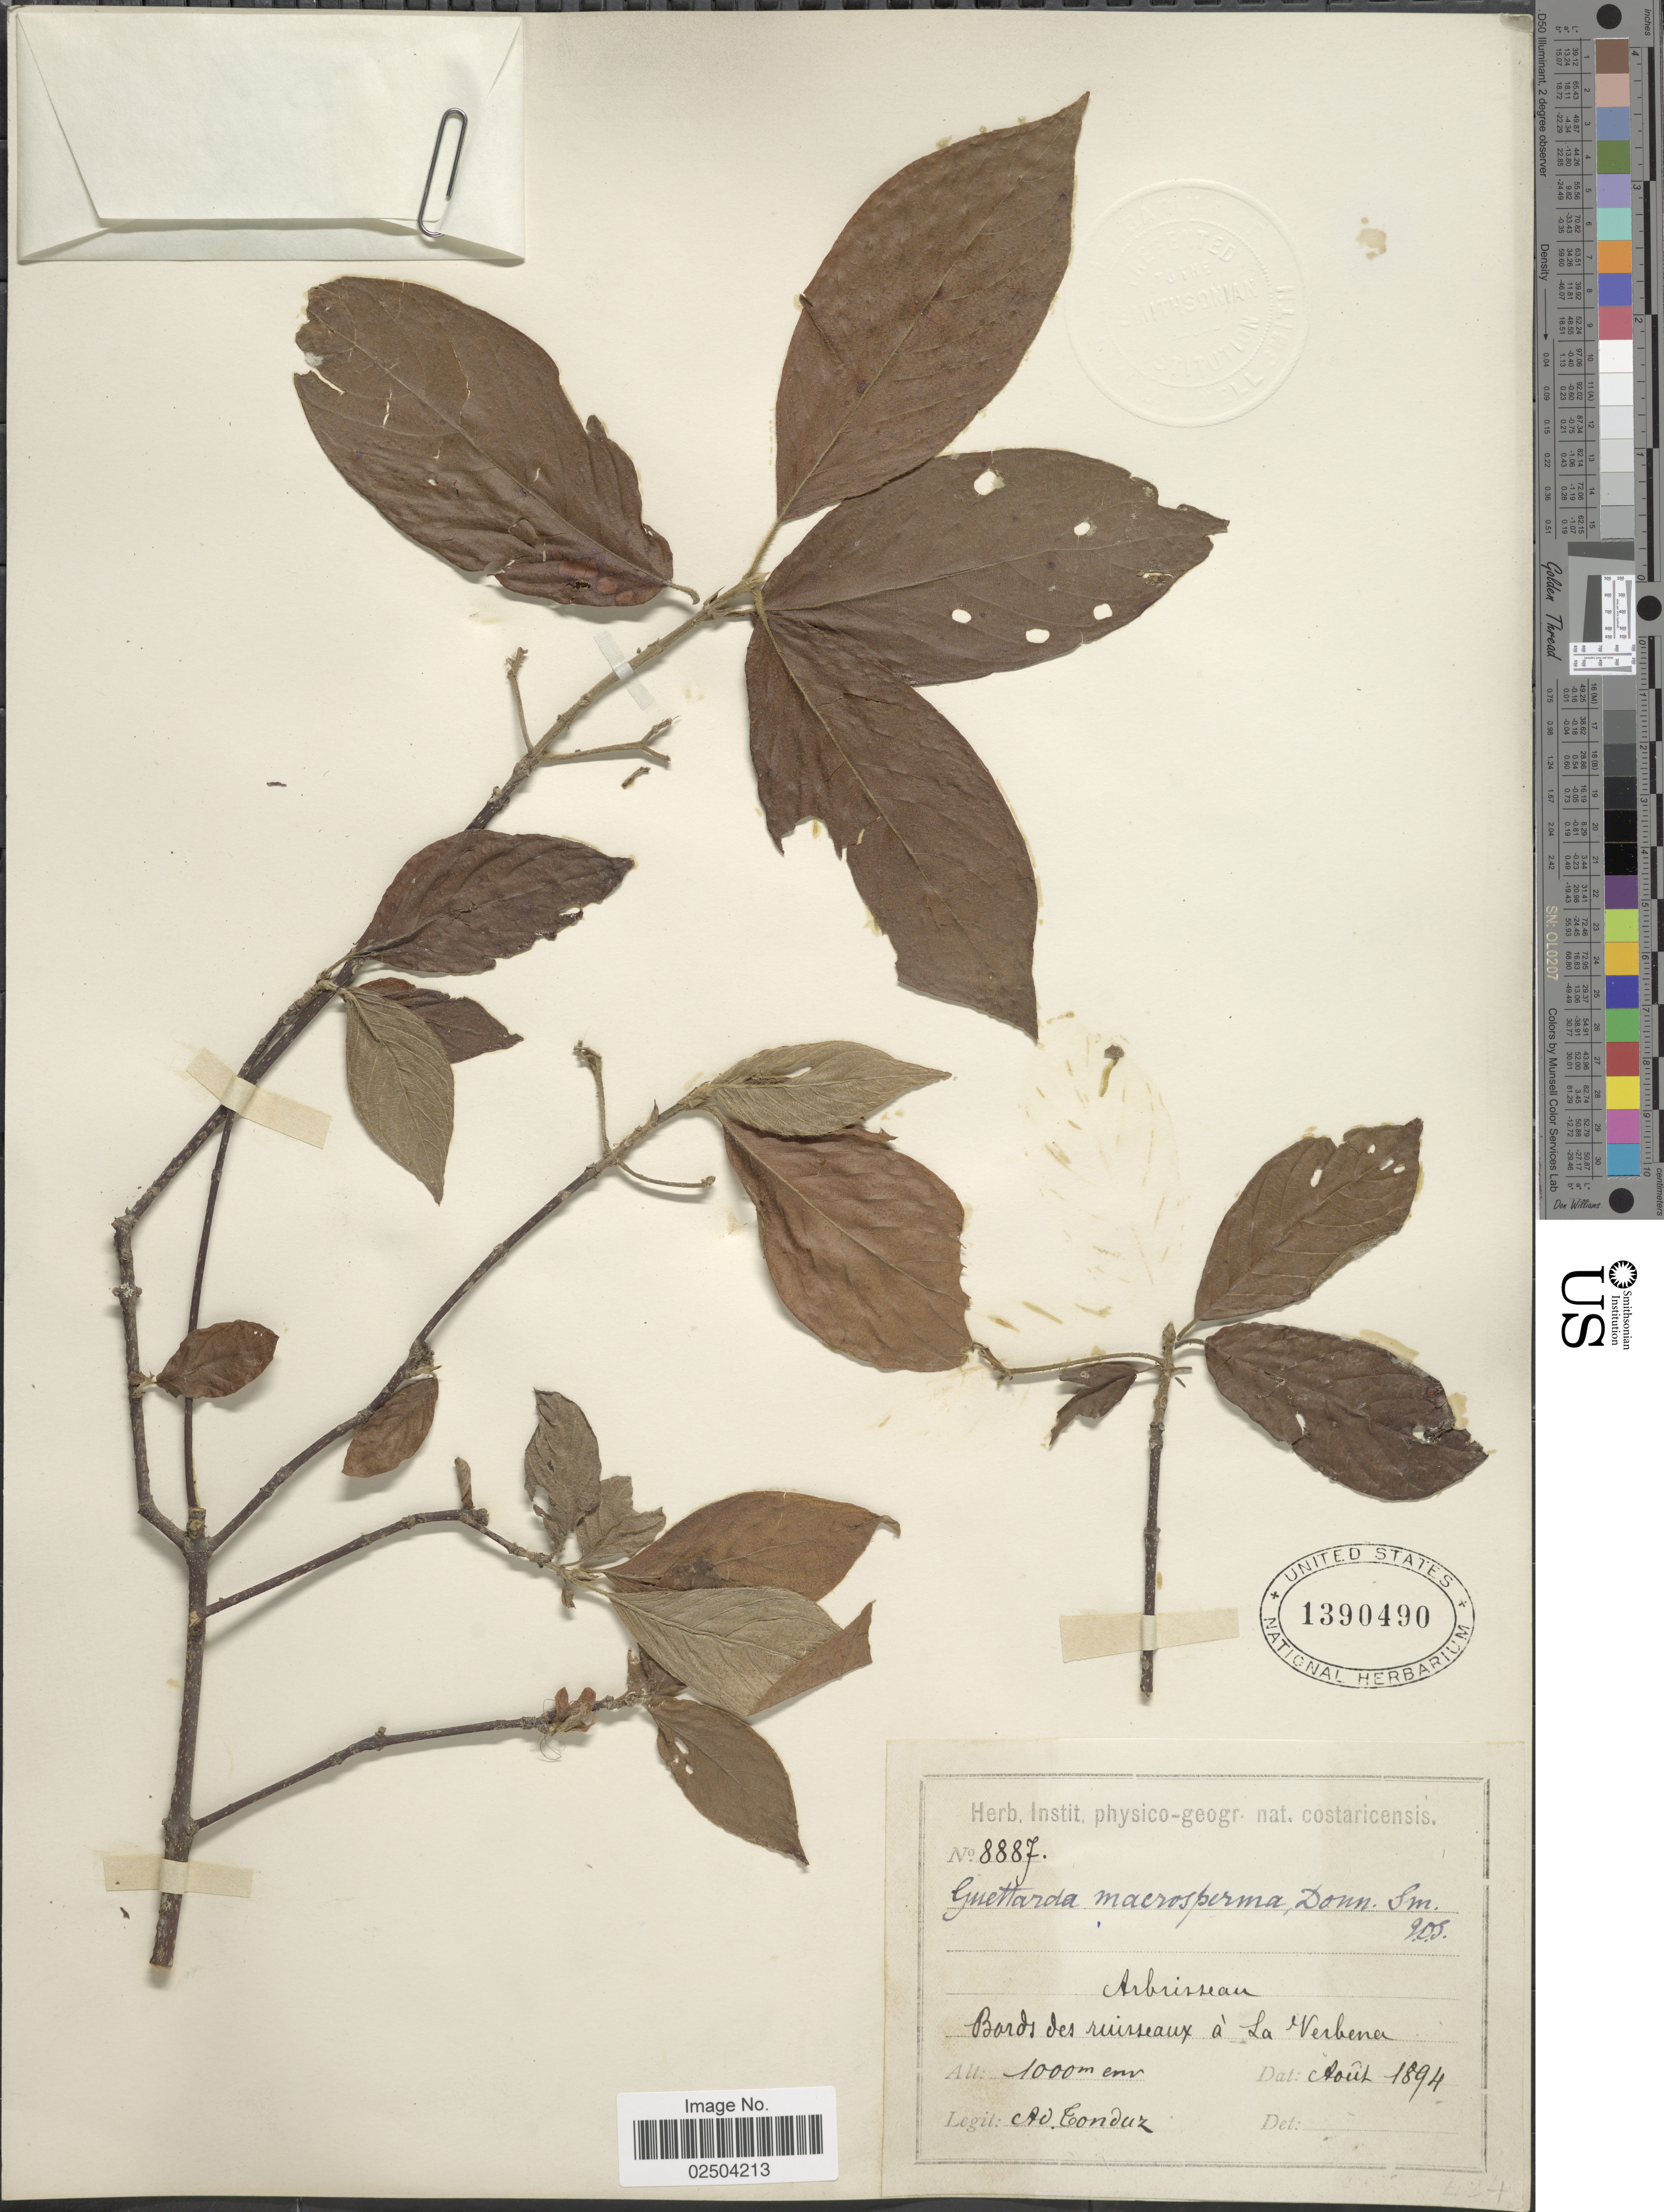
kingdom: Plantae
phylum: Tracheophyta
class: Magnoliopsida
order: Gentianales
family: Rubiaceae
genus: Guettarda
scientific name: Guettarda macrosperma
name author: Donn. Sm.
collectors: A. Tonduz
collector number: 8887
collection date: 1894-08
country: Costa Rica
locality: Bords des ruisseaux a La Verbena.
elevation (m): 1000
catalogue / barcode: US 1390490